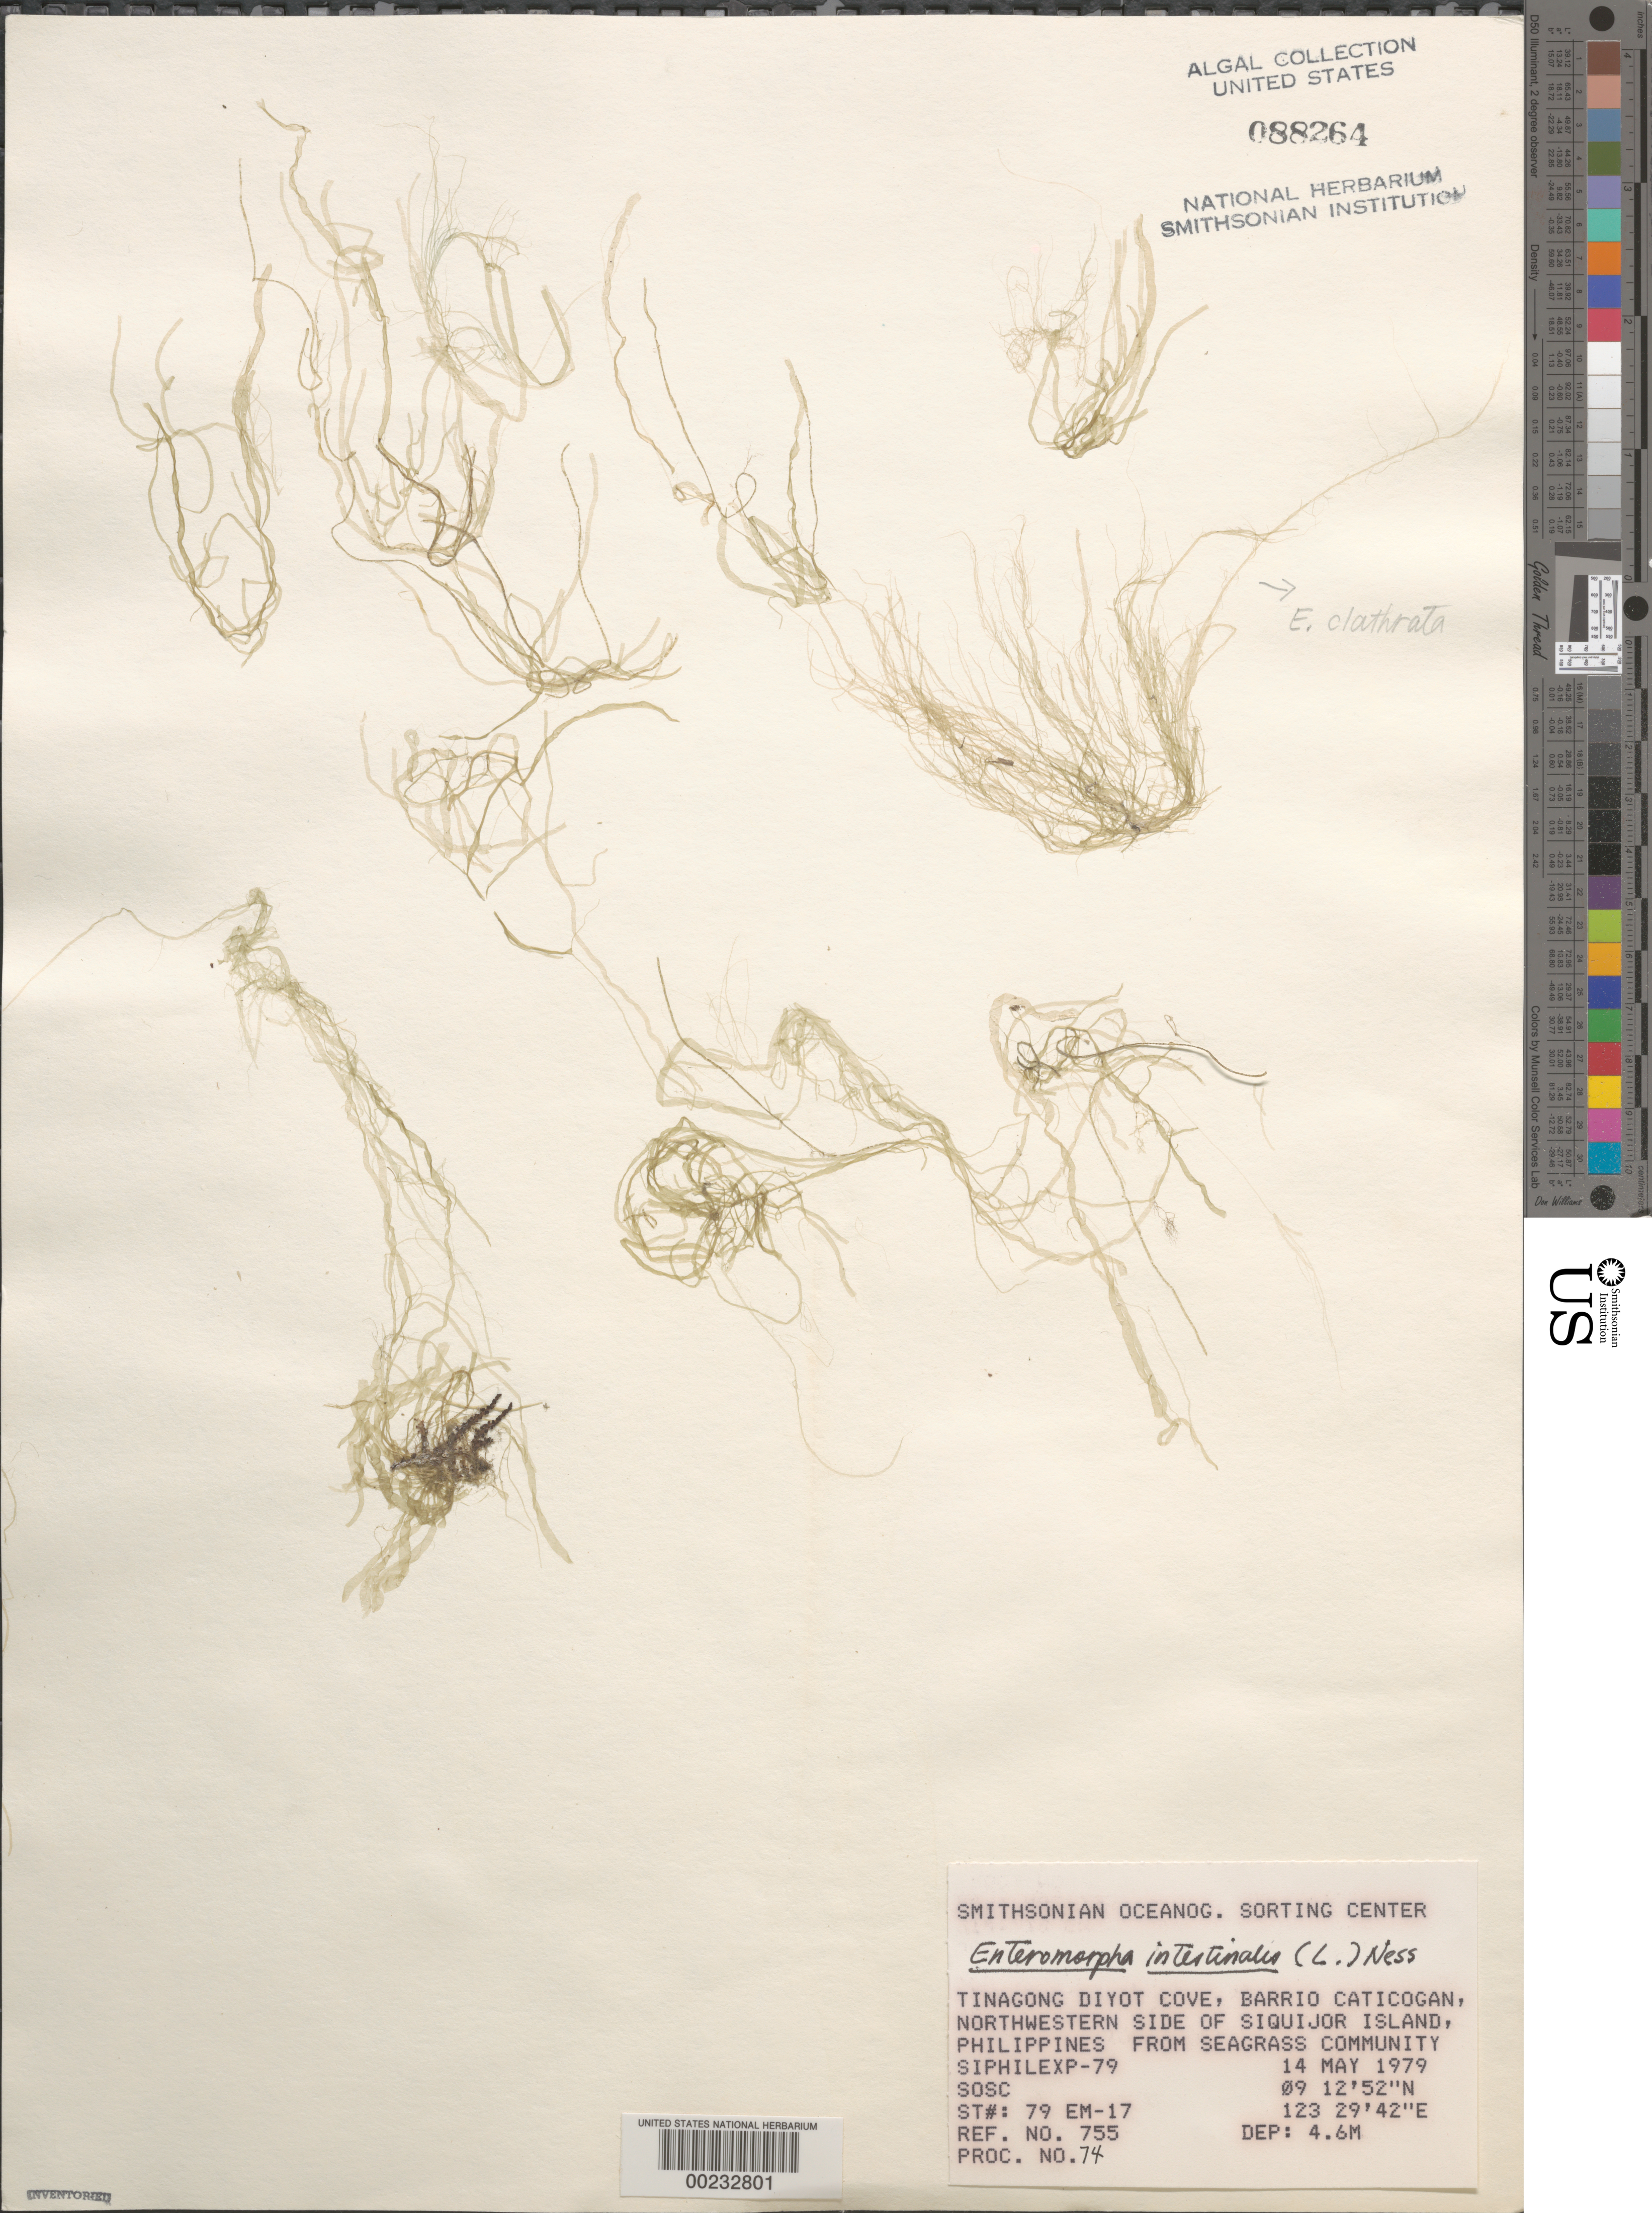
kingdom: Plantae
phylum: Chlorophyta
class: Ulvophyceae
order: Ulvales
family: Ulvaceae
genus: Ulva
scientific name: Ulva intestinalis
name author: L.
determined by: Algae name updating Project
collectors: SOSC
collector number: Station 79 Em-17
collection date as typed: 14 May 1979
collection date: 1979-05-14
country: Philippines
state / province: Central Visayas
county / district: Siquijor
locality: Visayan, Siquijor island, barrio caticogan, tinagong diyot cove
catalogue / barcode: US 88264